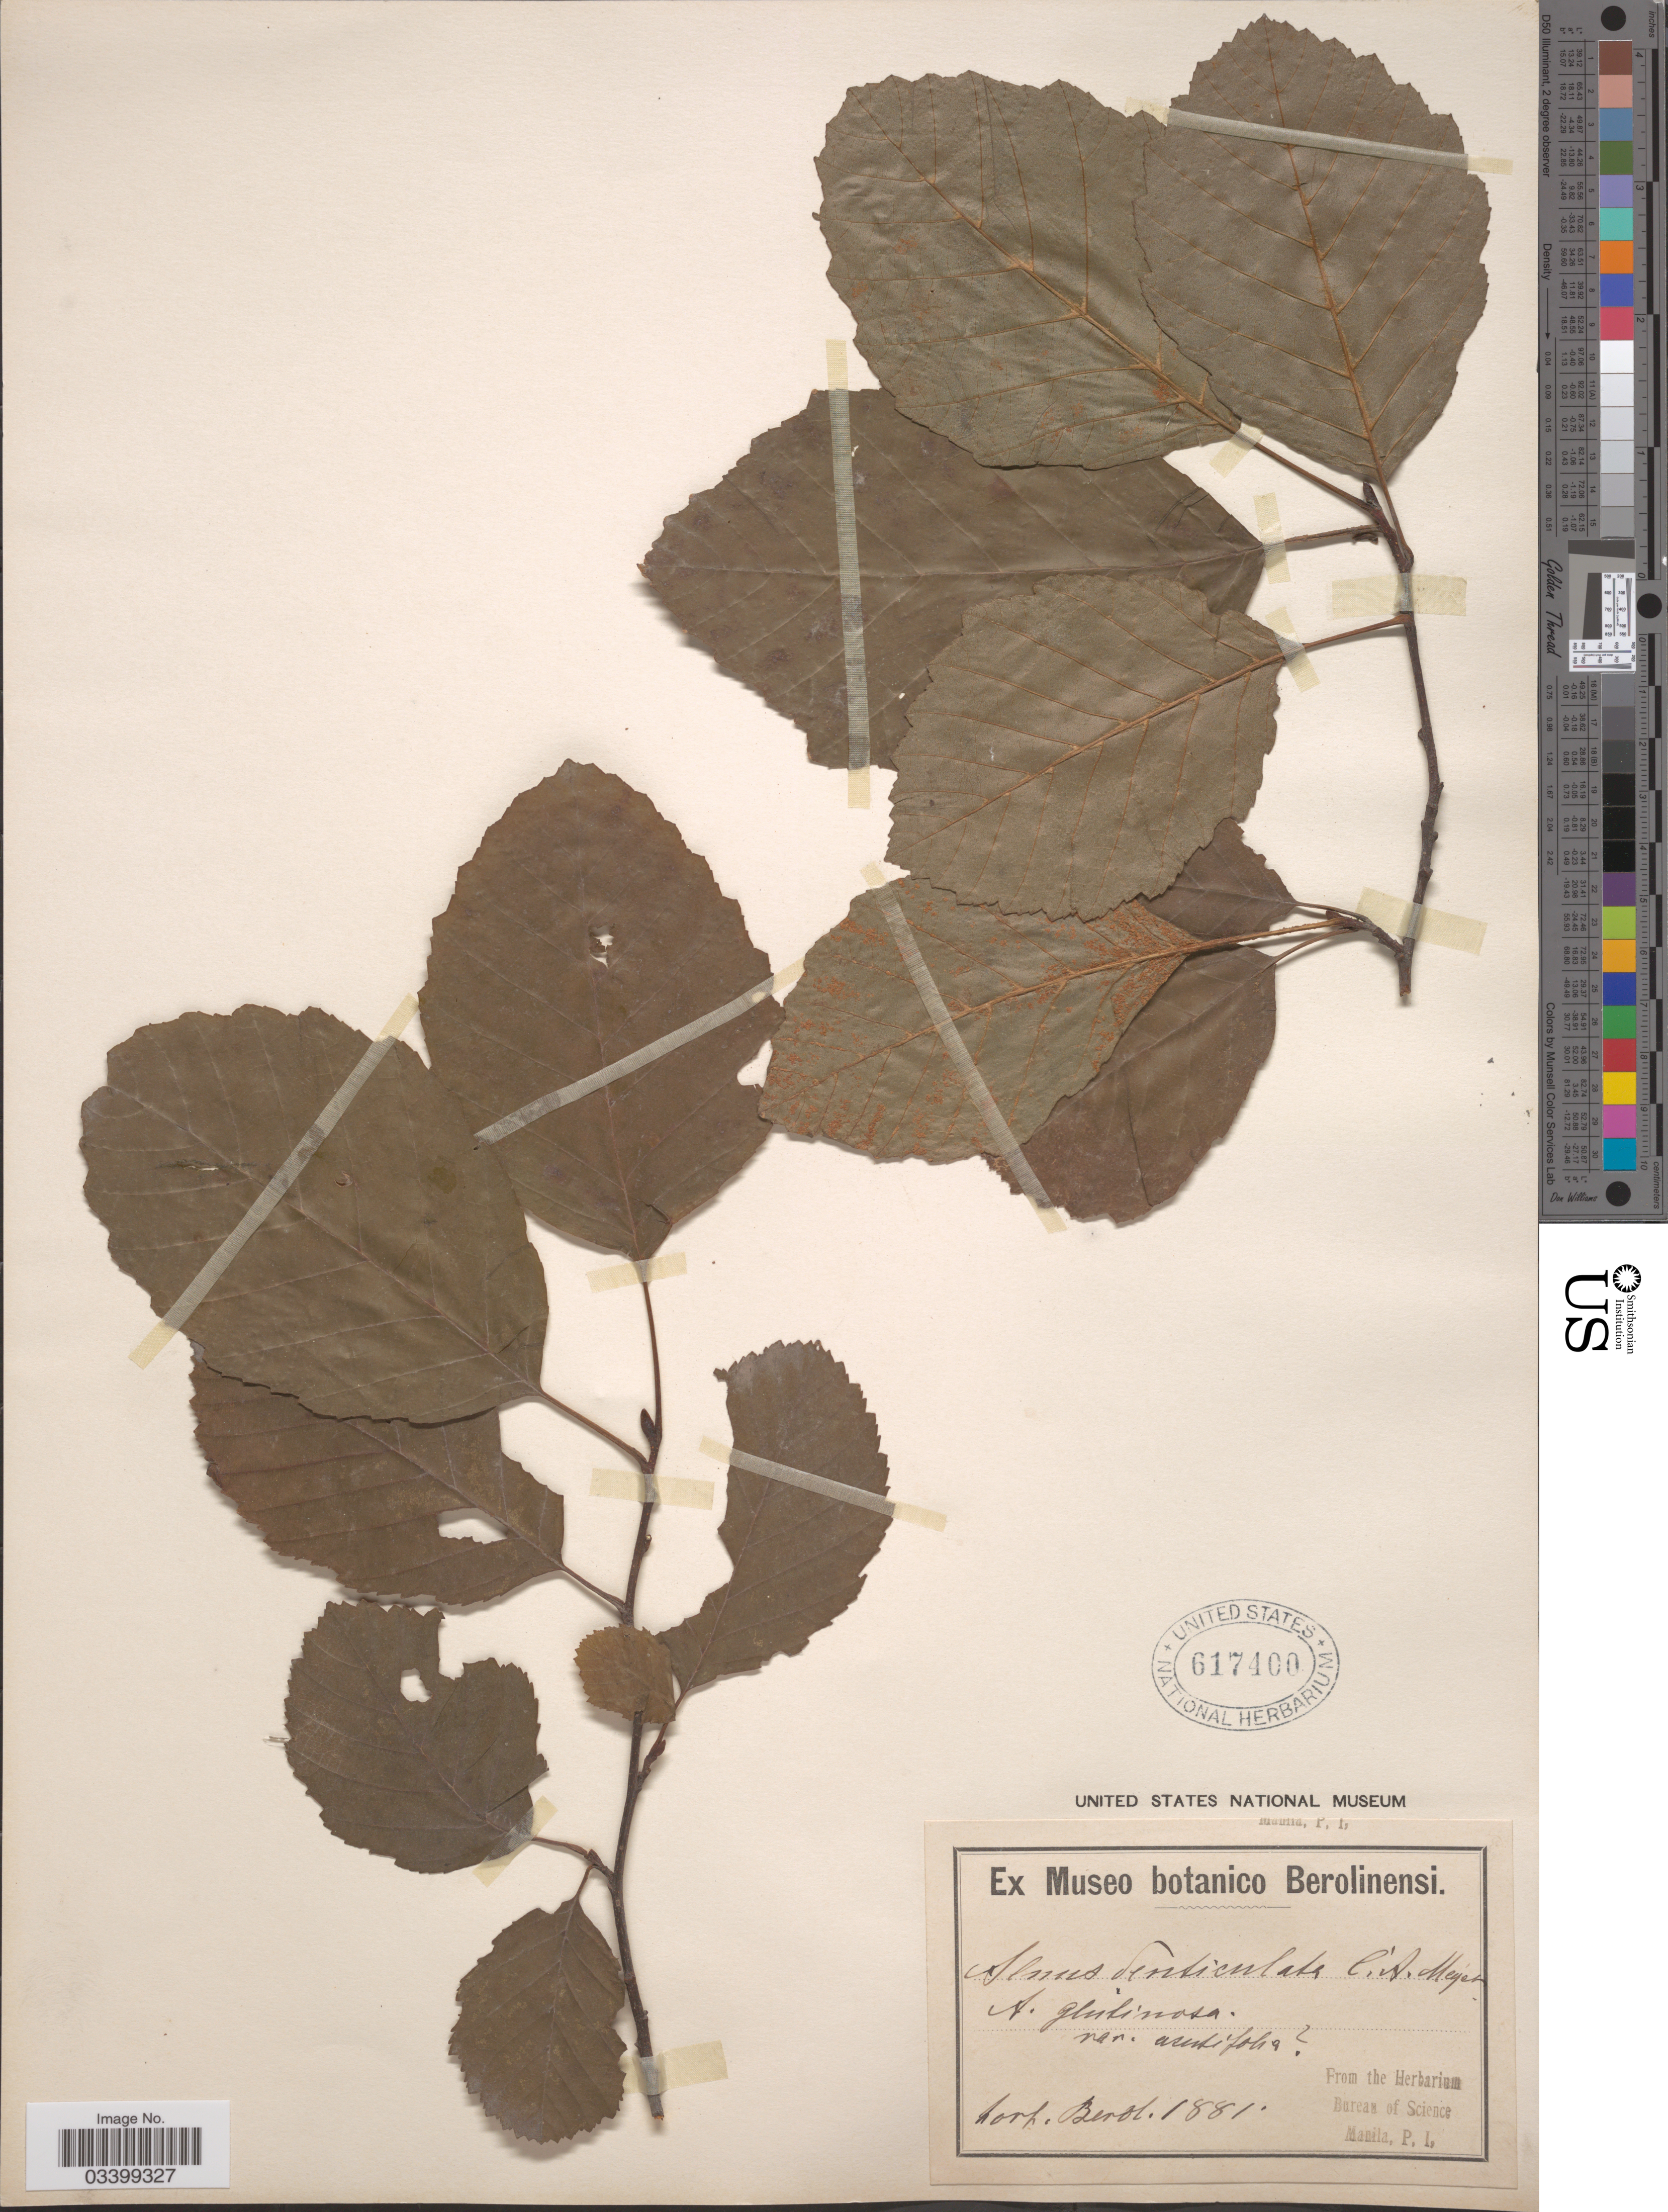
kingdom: Plantae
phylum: Tracheophyta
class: Magnoliopsida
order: Fagales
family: Betulaceae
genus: Alnus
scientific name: Alnus glutinosa subsp. barbata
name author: (C.A. Mey.) Yaltirik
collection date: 1881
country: Germany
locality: Hort. Berol.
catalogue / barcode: US 617400